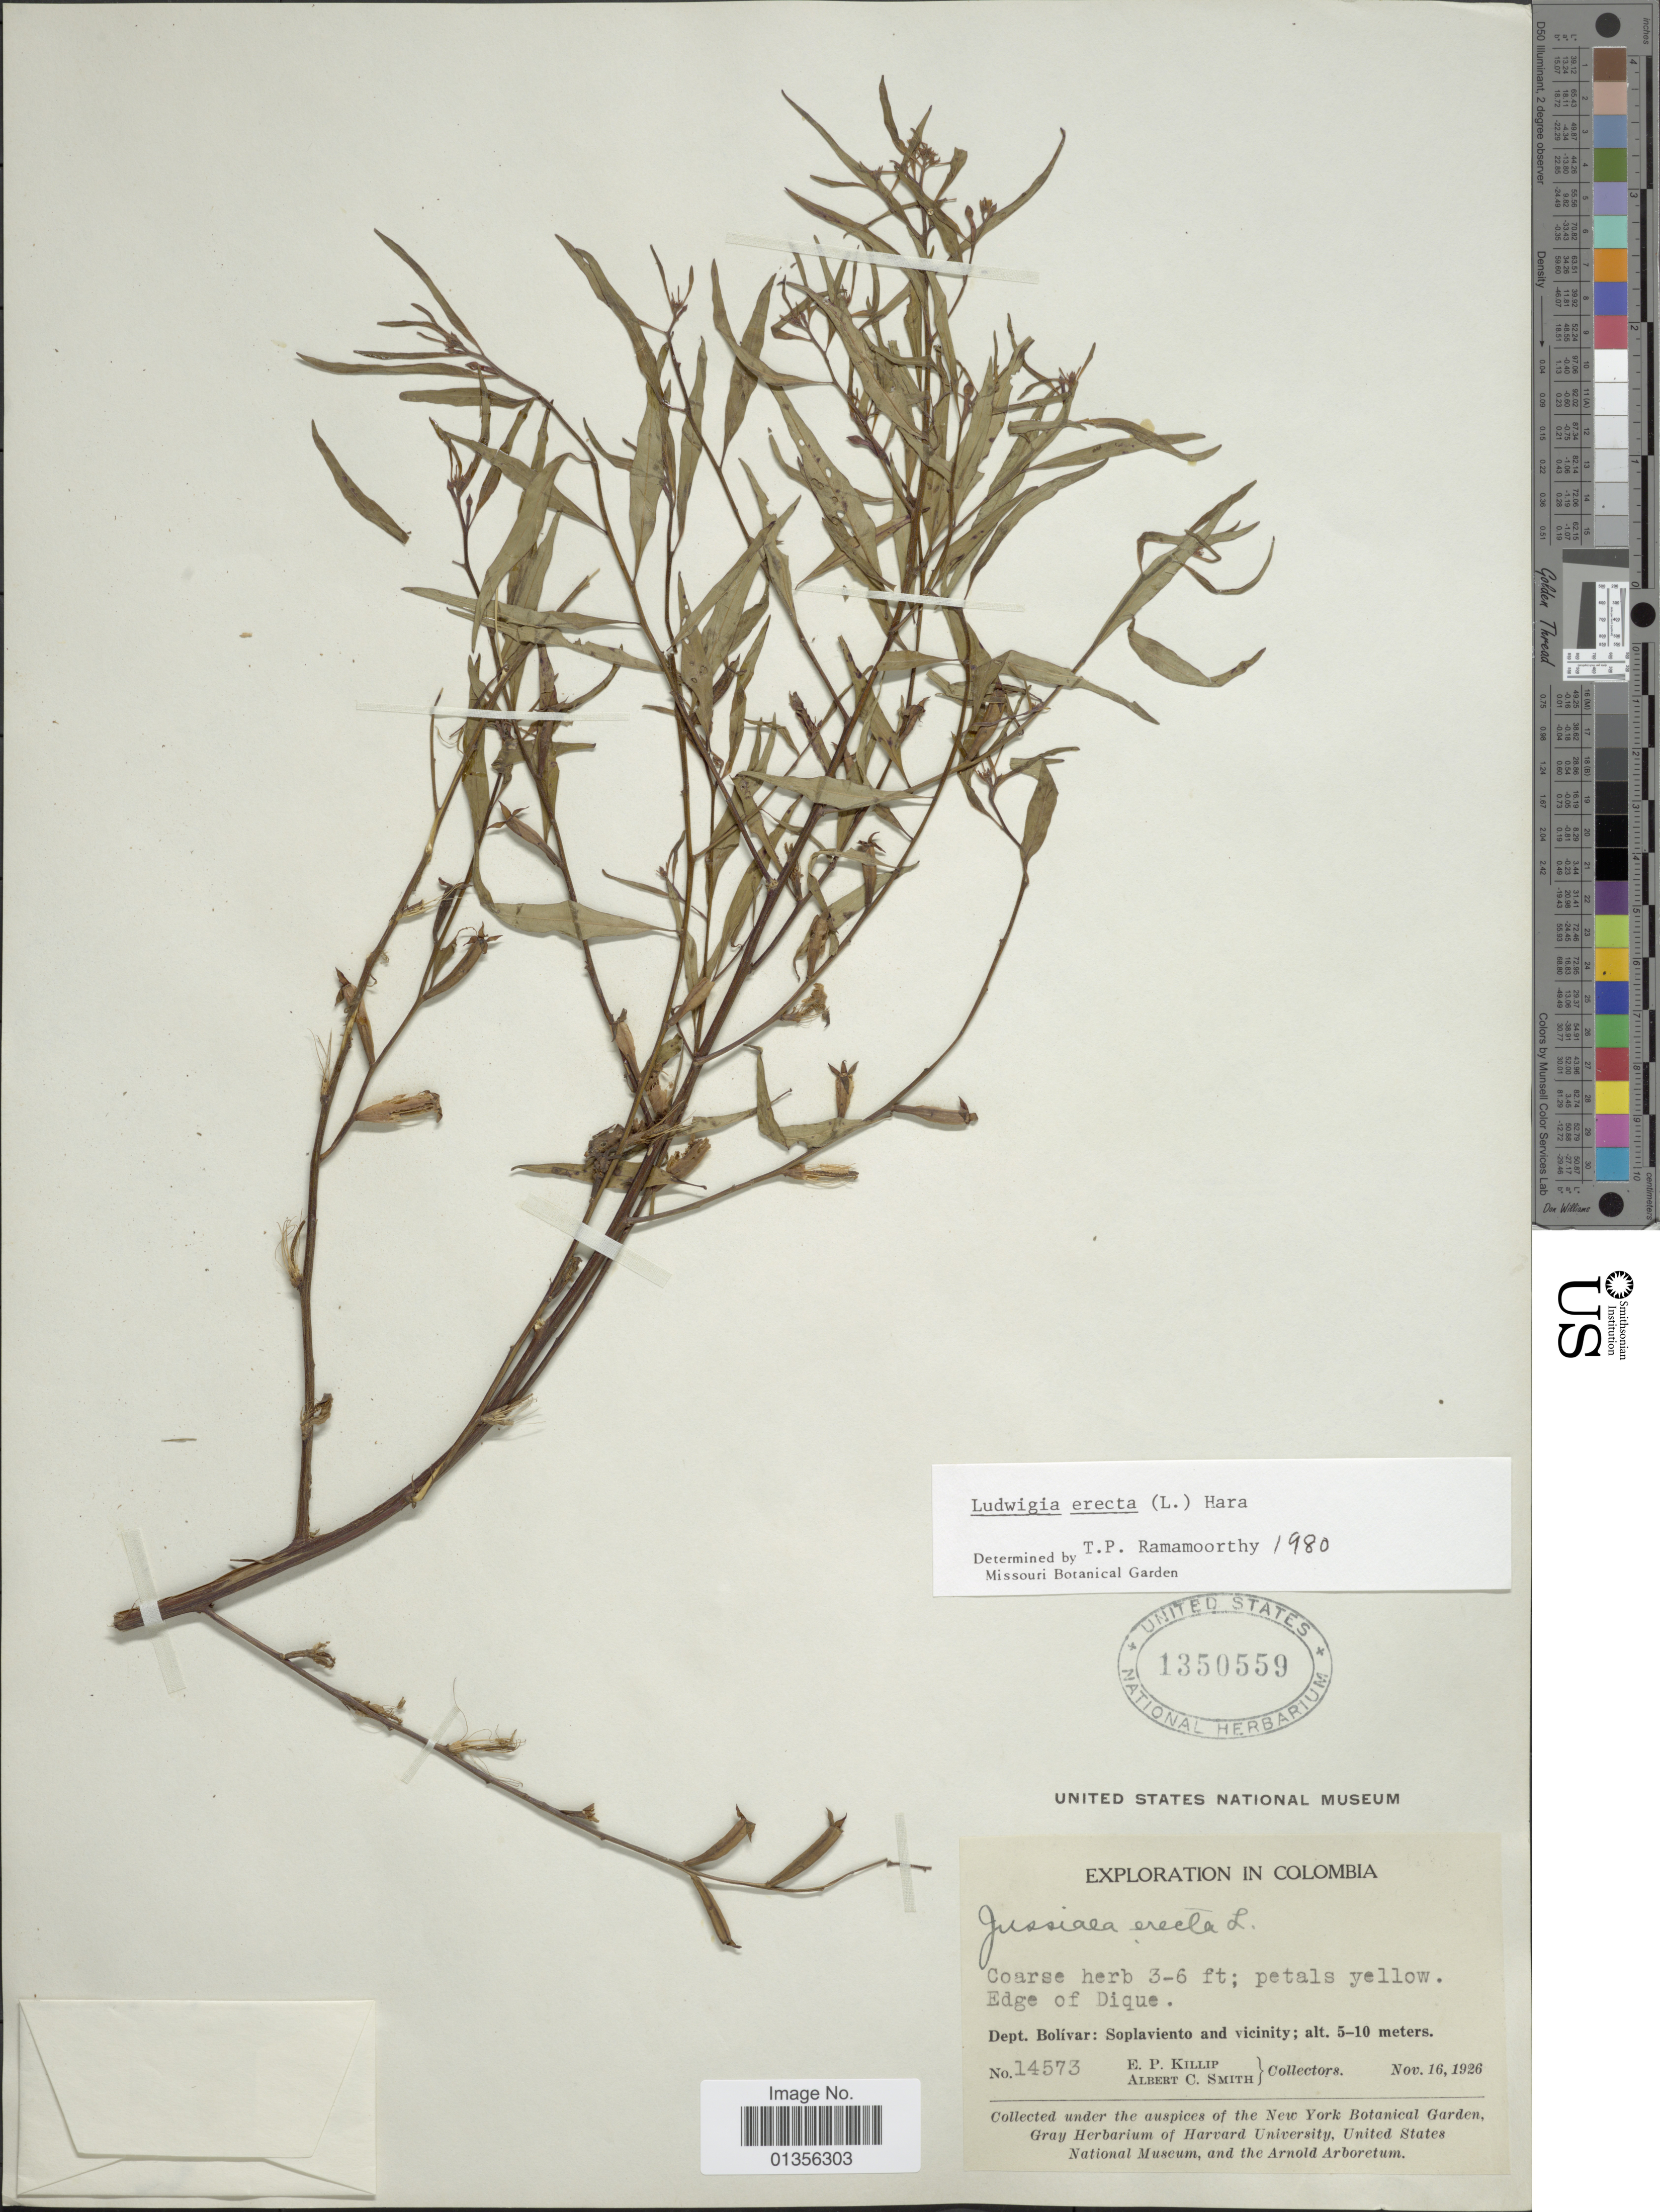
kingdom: Plantae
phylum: Tracheophyta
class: Magnoliopsida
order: Myrtales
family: Onagraceae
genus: Ludwigia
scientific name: Ludwigia erecta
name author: (L.) H. Hara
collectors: E. P. Killip & A. C. Smith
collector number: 14573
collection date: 1926-11-16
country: Colombia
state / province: Bolívar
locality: Soplaviento and vicinity.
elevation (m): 5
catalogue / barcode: US 1350559